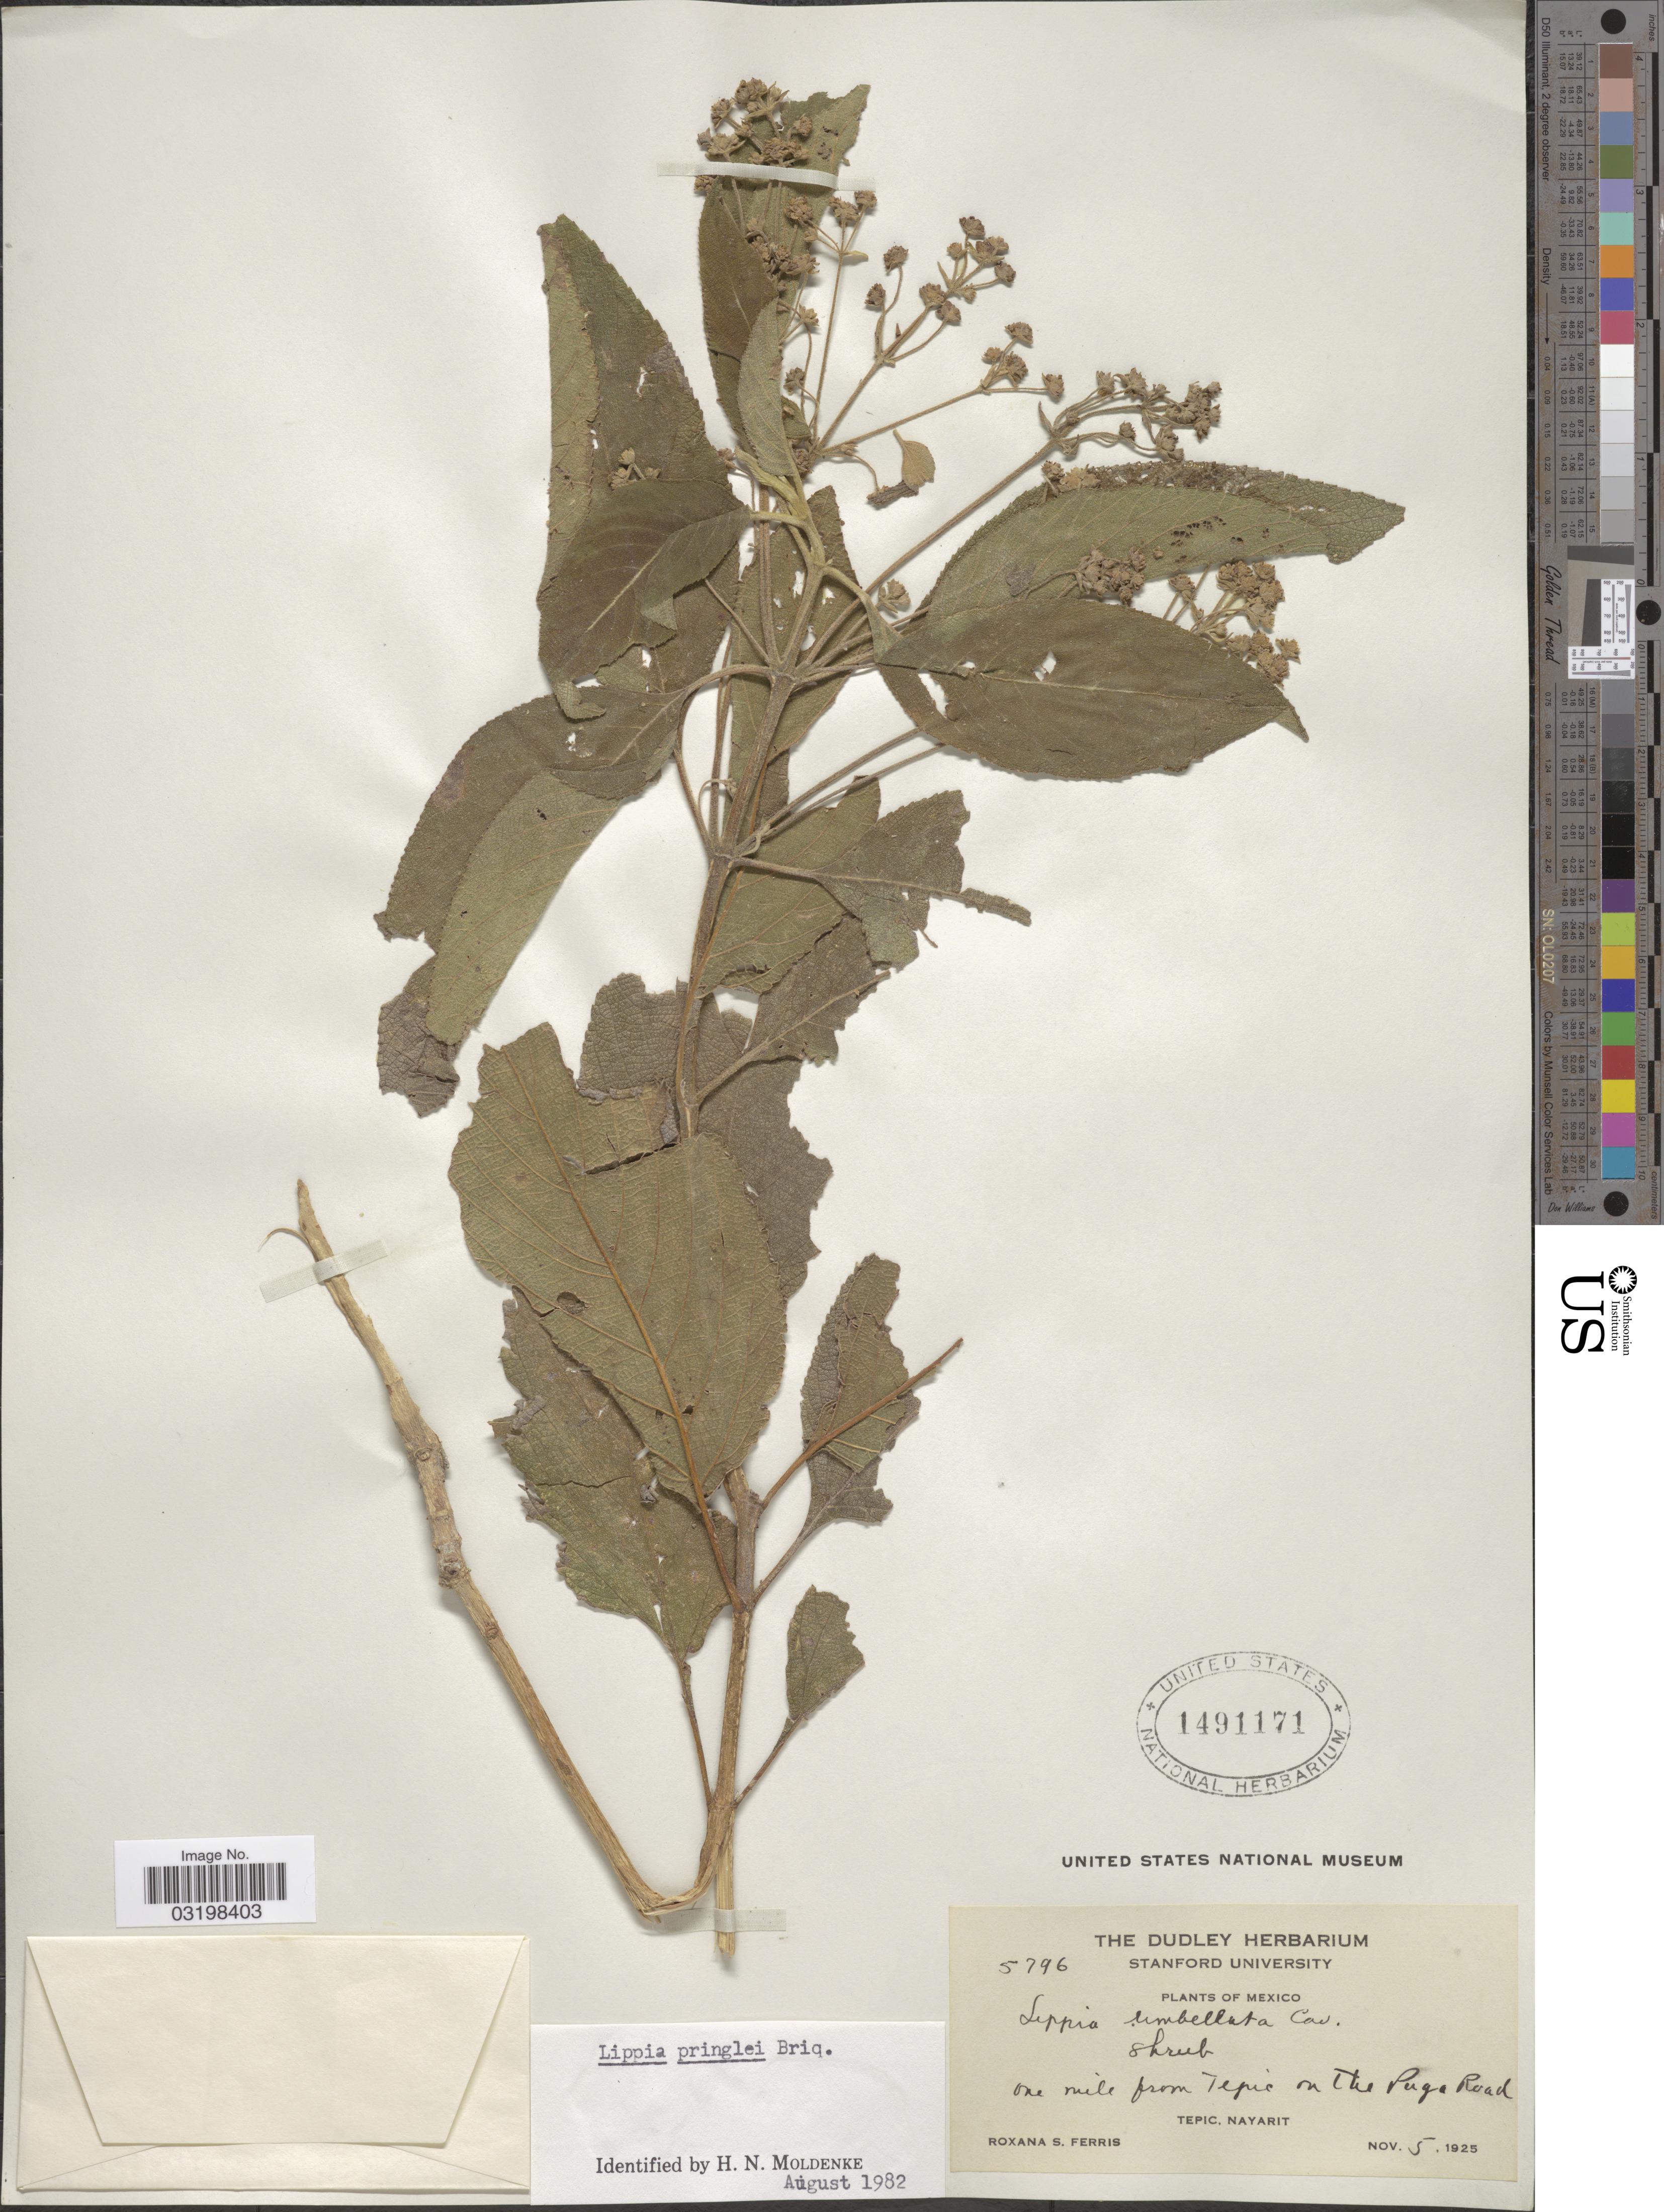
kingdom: Plantae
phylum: Tracheophyta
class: Magnoliopsida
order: Lamiales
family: Verbenaceae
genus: Lippia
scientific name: Lippia umbellata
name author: Cav.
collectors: R. S. Ferris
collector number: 5796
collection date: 1925-11-05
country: Mexico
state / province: Nayarit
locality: One mile from Tepic on the Puga Road. Tepic.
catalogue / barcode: US 1491171